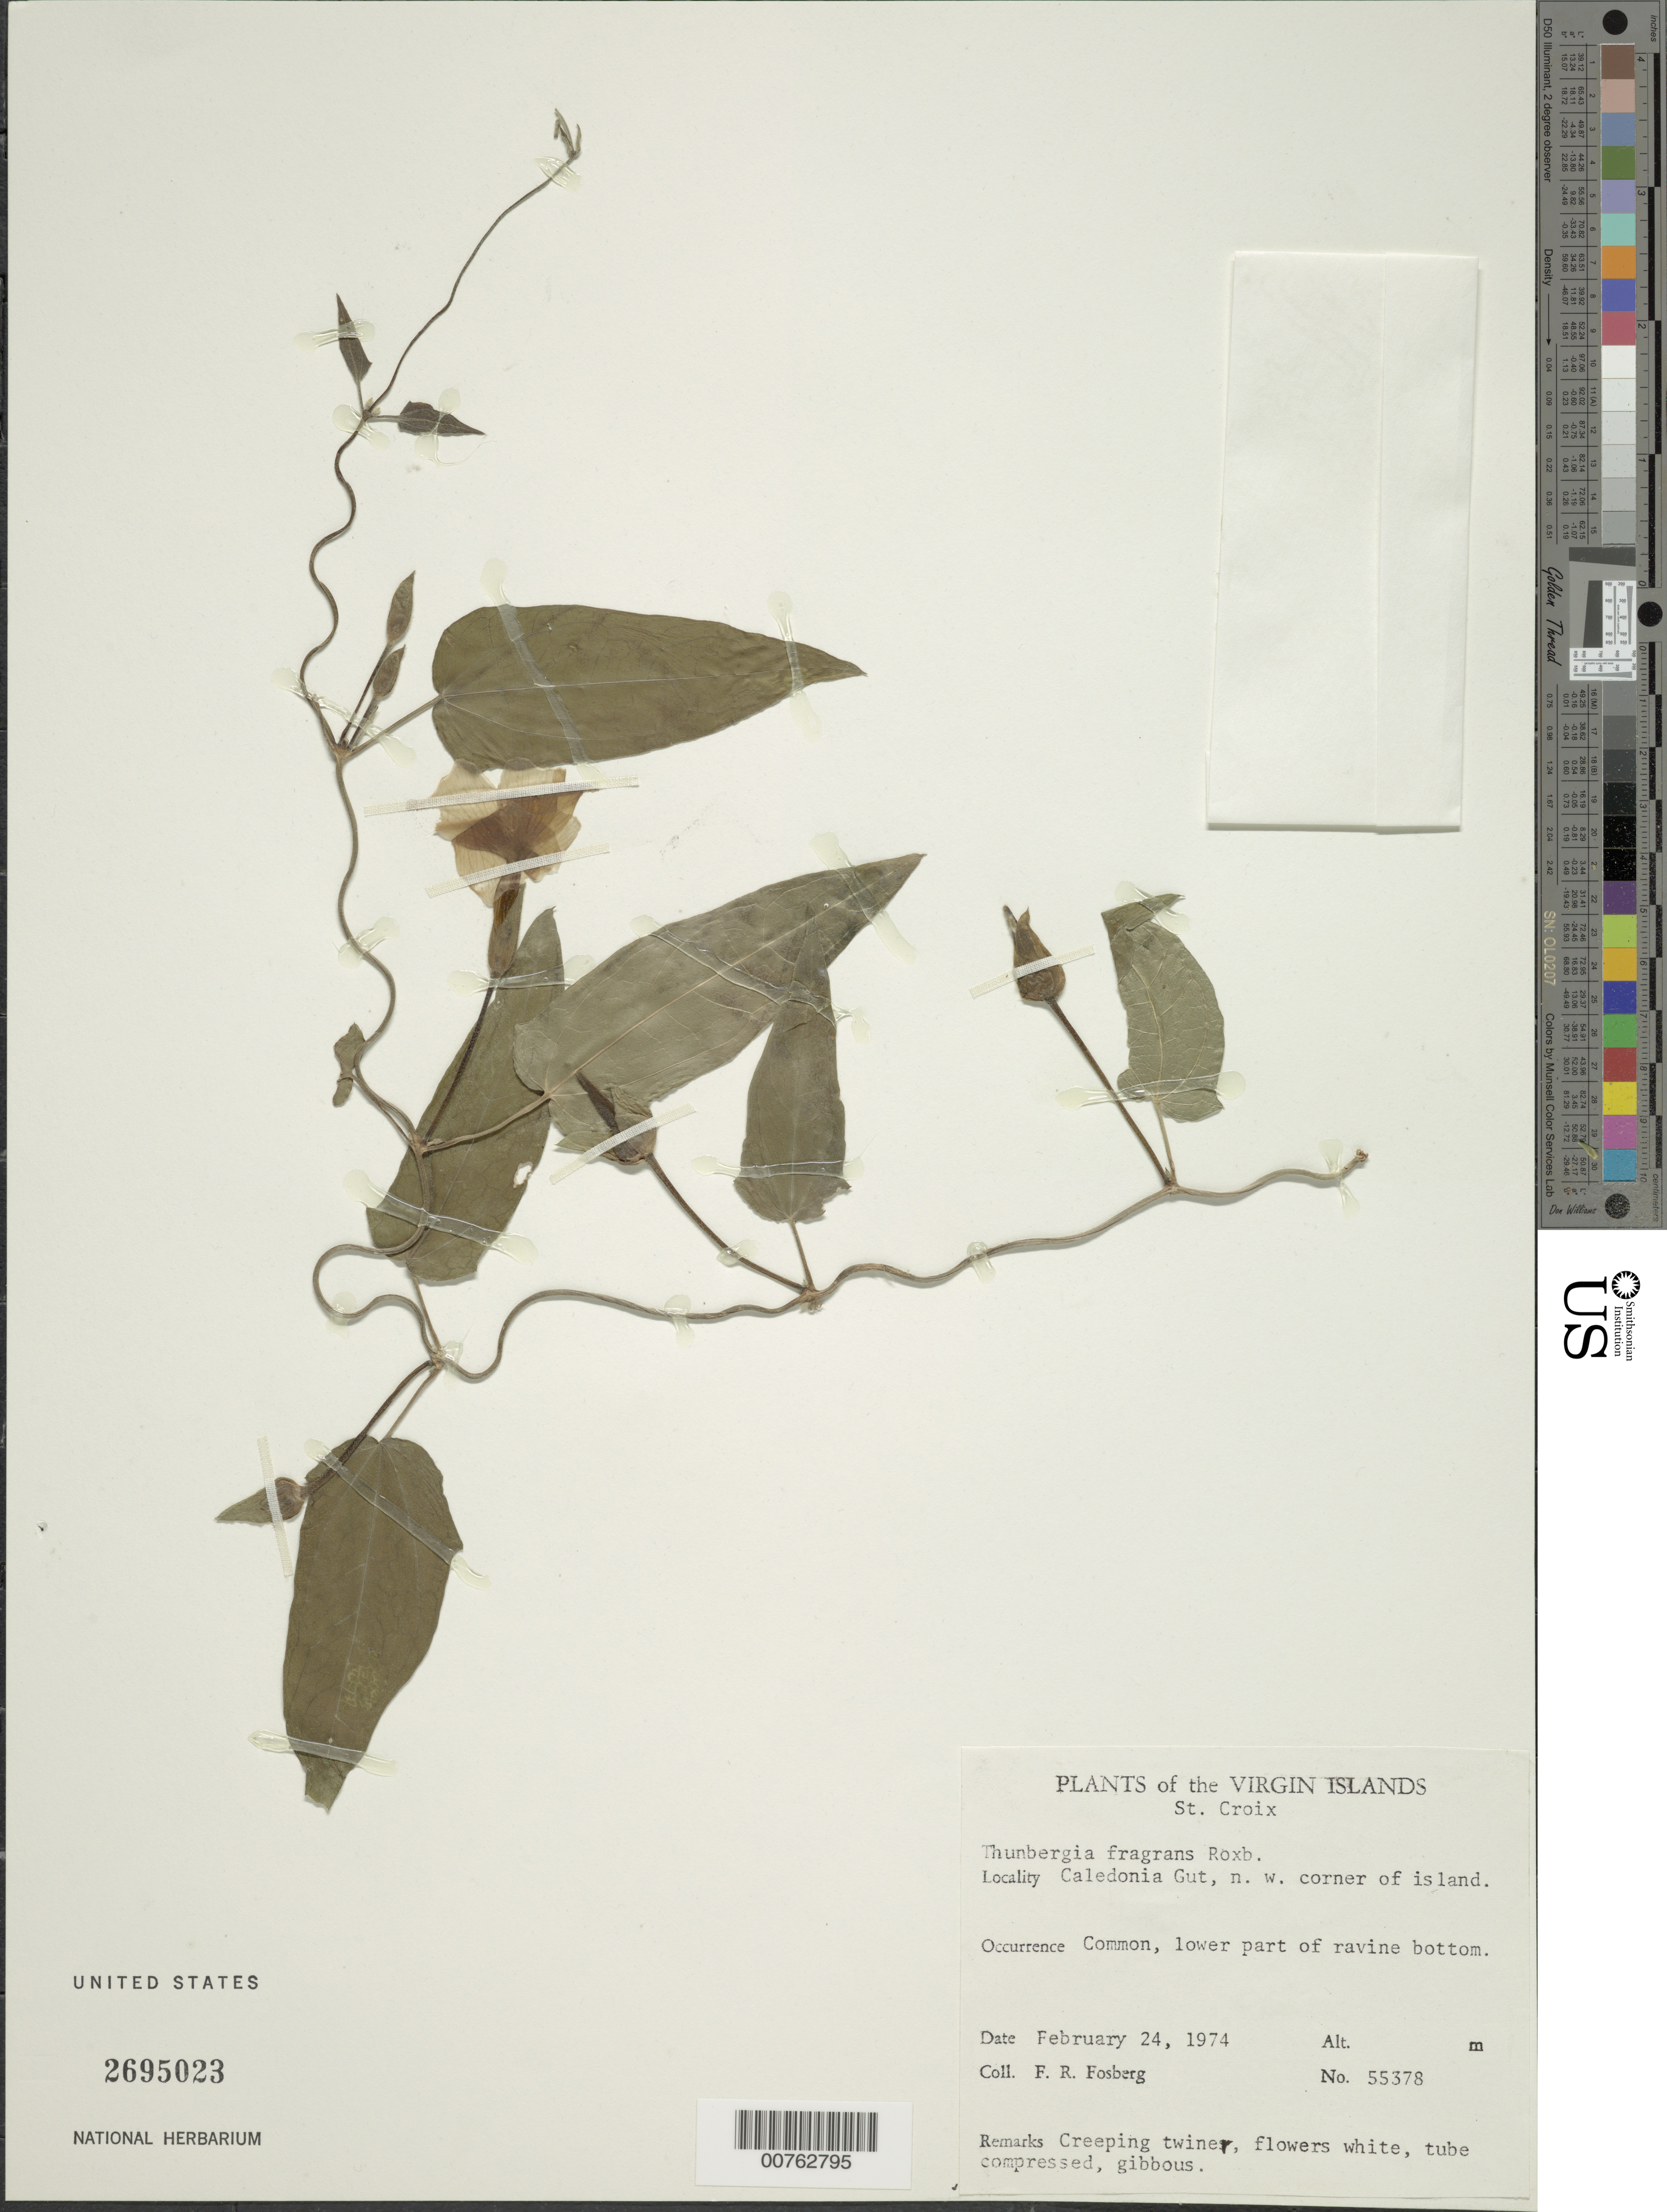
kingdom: Plantae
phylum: Tracheophyta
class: Magnoliopsida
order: Lamiales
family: Acanthaceae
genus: Thunbergia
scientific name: Thunbergia fragrans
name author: Roxb.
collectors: F. R. Fosberg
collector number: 55378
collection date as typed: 24 Feb 1974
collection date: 1974-02-24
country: U.S. Virgin Islands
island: St. Croix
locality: Caledonia Gut, NW corner of island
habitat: Common, lower part of ravine bottom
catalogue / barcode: US 2695023